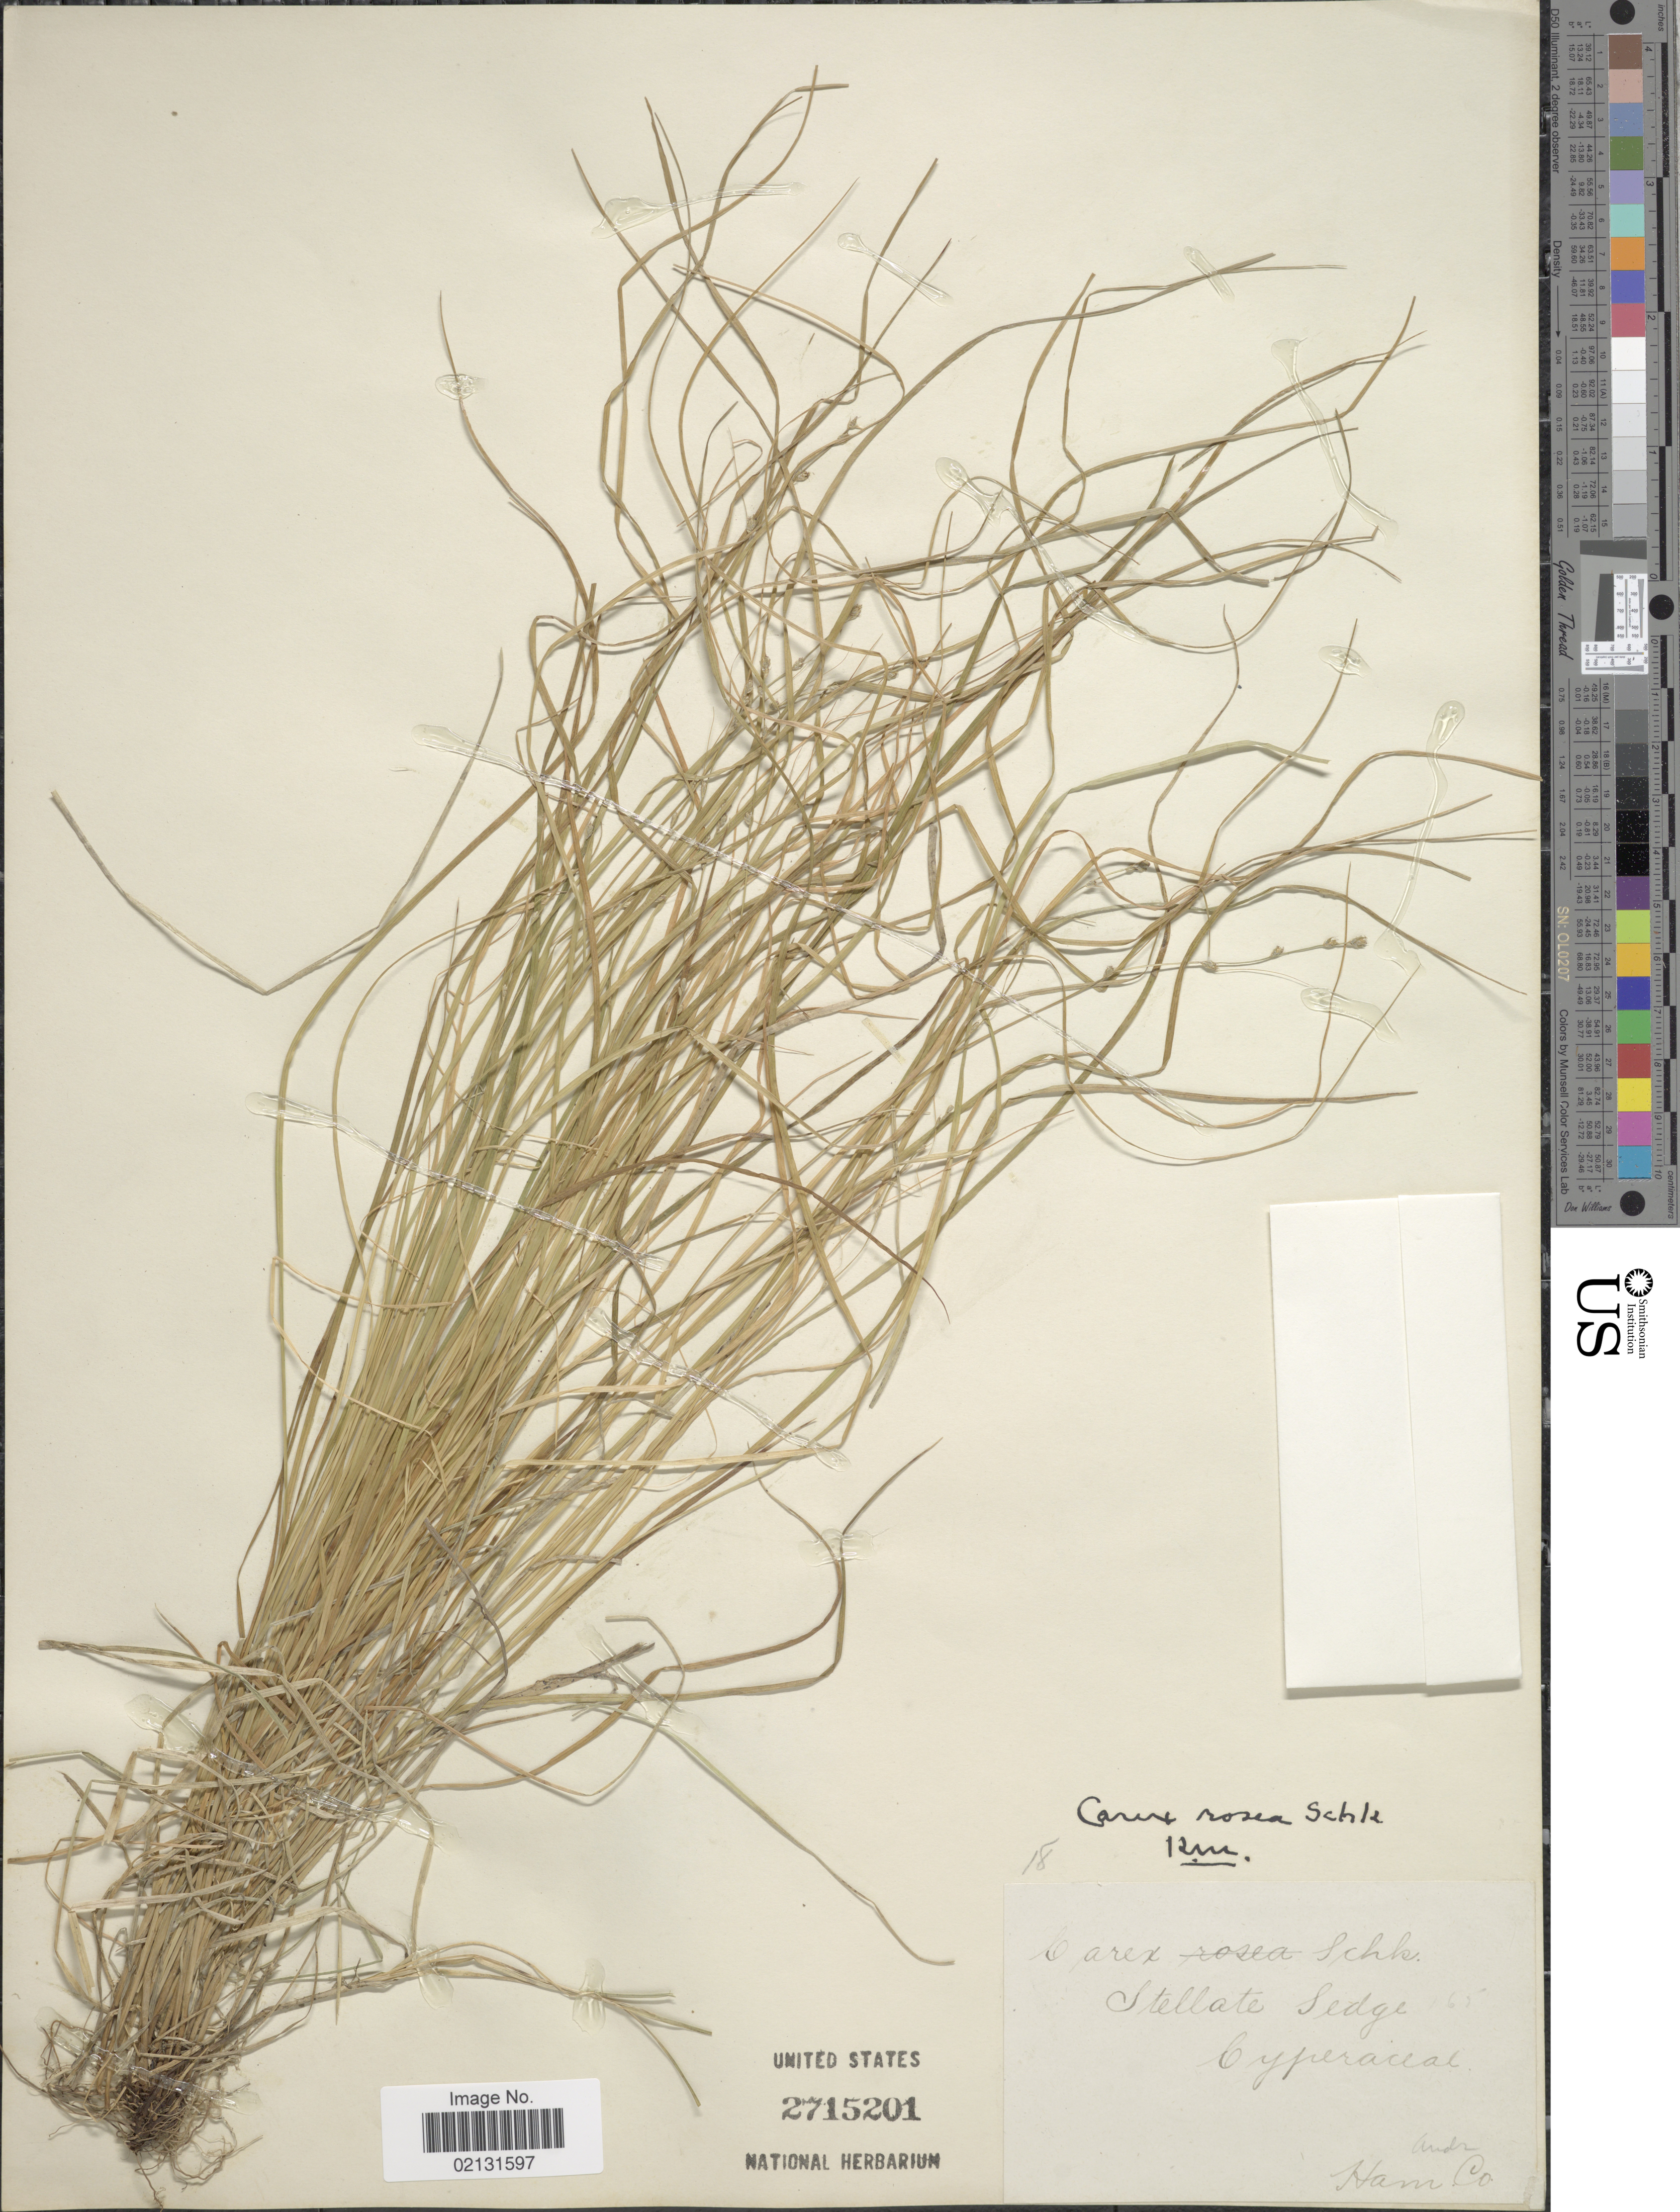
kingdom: Plantae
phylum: Tracheophyta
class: Liliopsida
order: Poales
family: Cyperaceae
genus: Carex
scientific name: Carex rosea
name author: Willd.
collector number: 165*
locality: Stellate Sedge, Ham Co. [interpreted]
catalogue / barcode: US 2715201